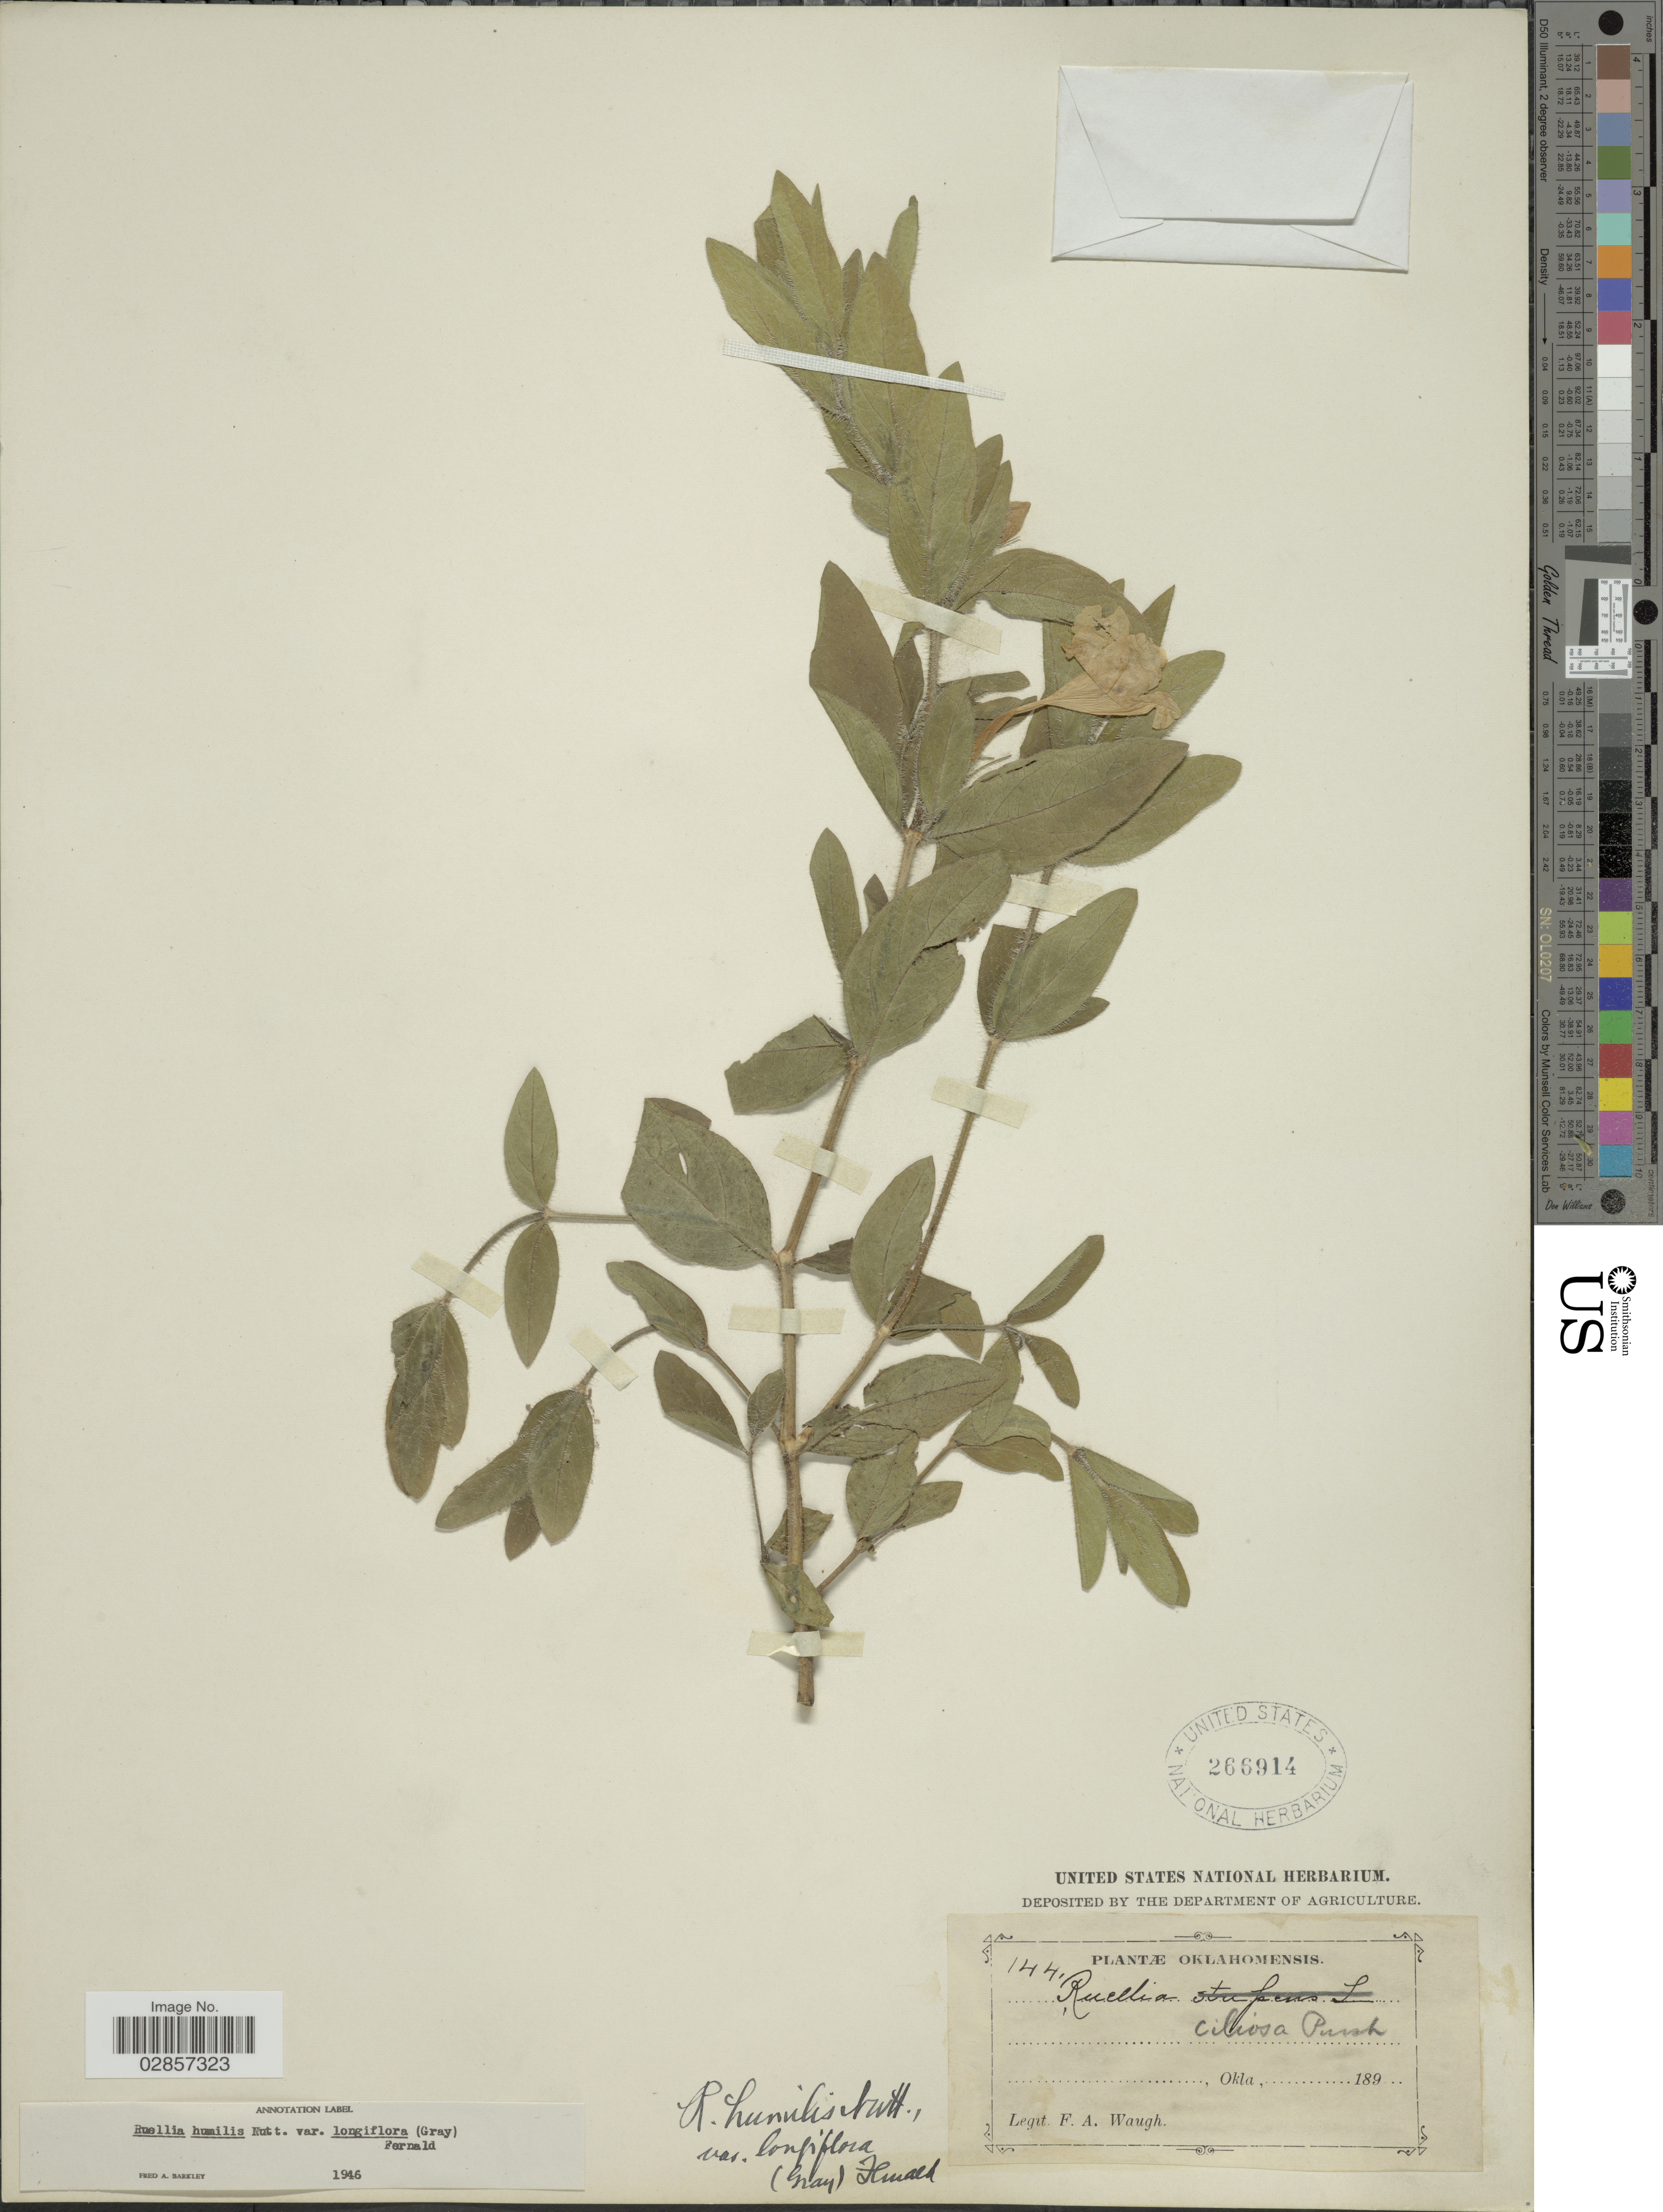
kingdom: Plantae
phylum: Tracheophyta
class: Magnoliopsida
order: Lamiales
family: Acanthaceae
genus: Ruellia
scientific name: Ruellia humilis var. longiflora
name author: (A. Gray) Fernald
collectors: F. Waugh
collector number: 144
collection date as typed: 189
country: United States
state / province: Oklahoma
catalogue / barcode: US 266914